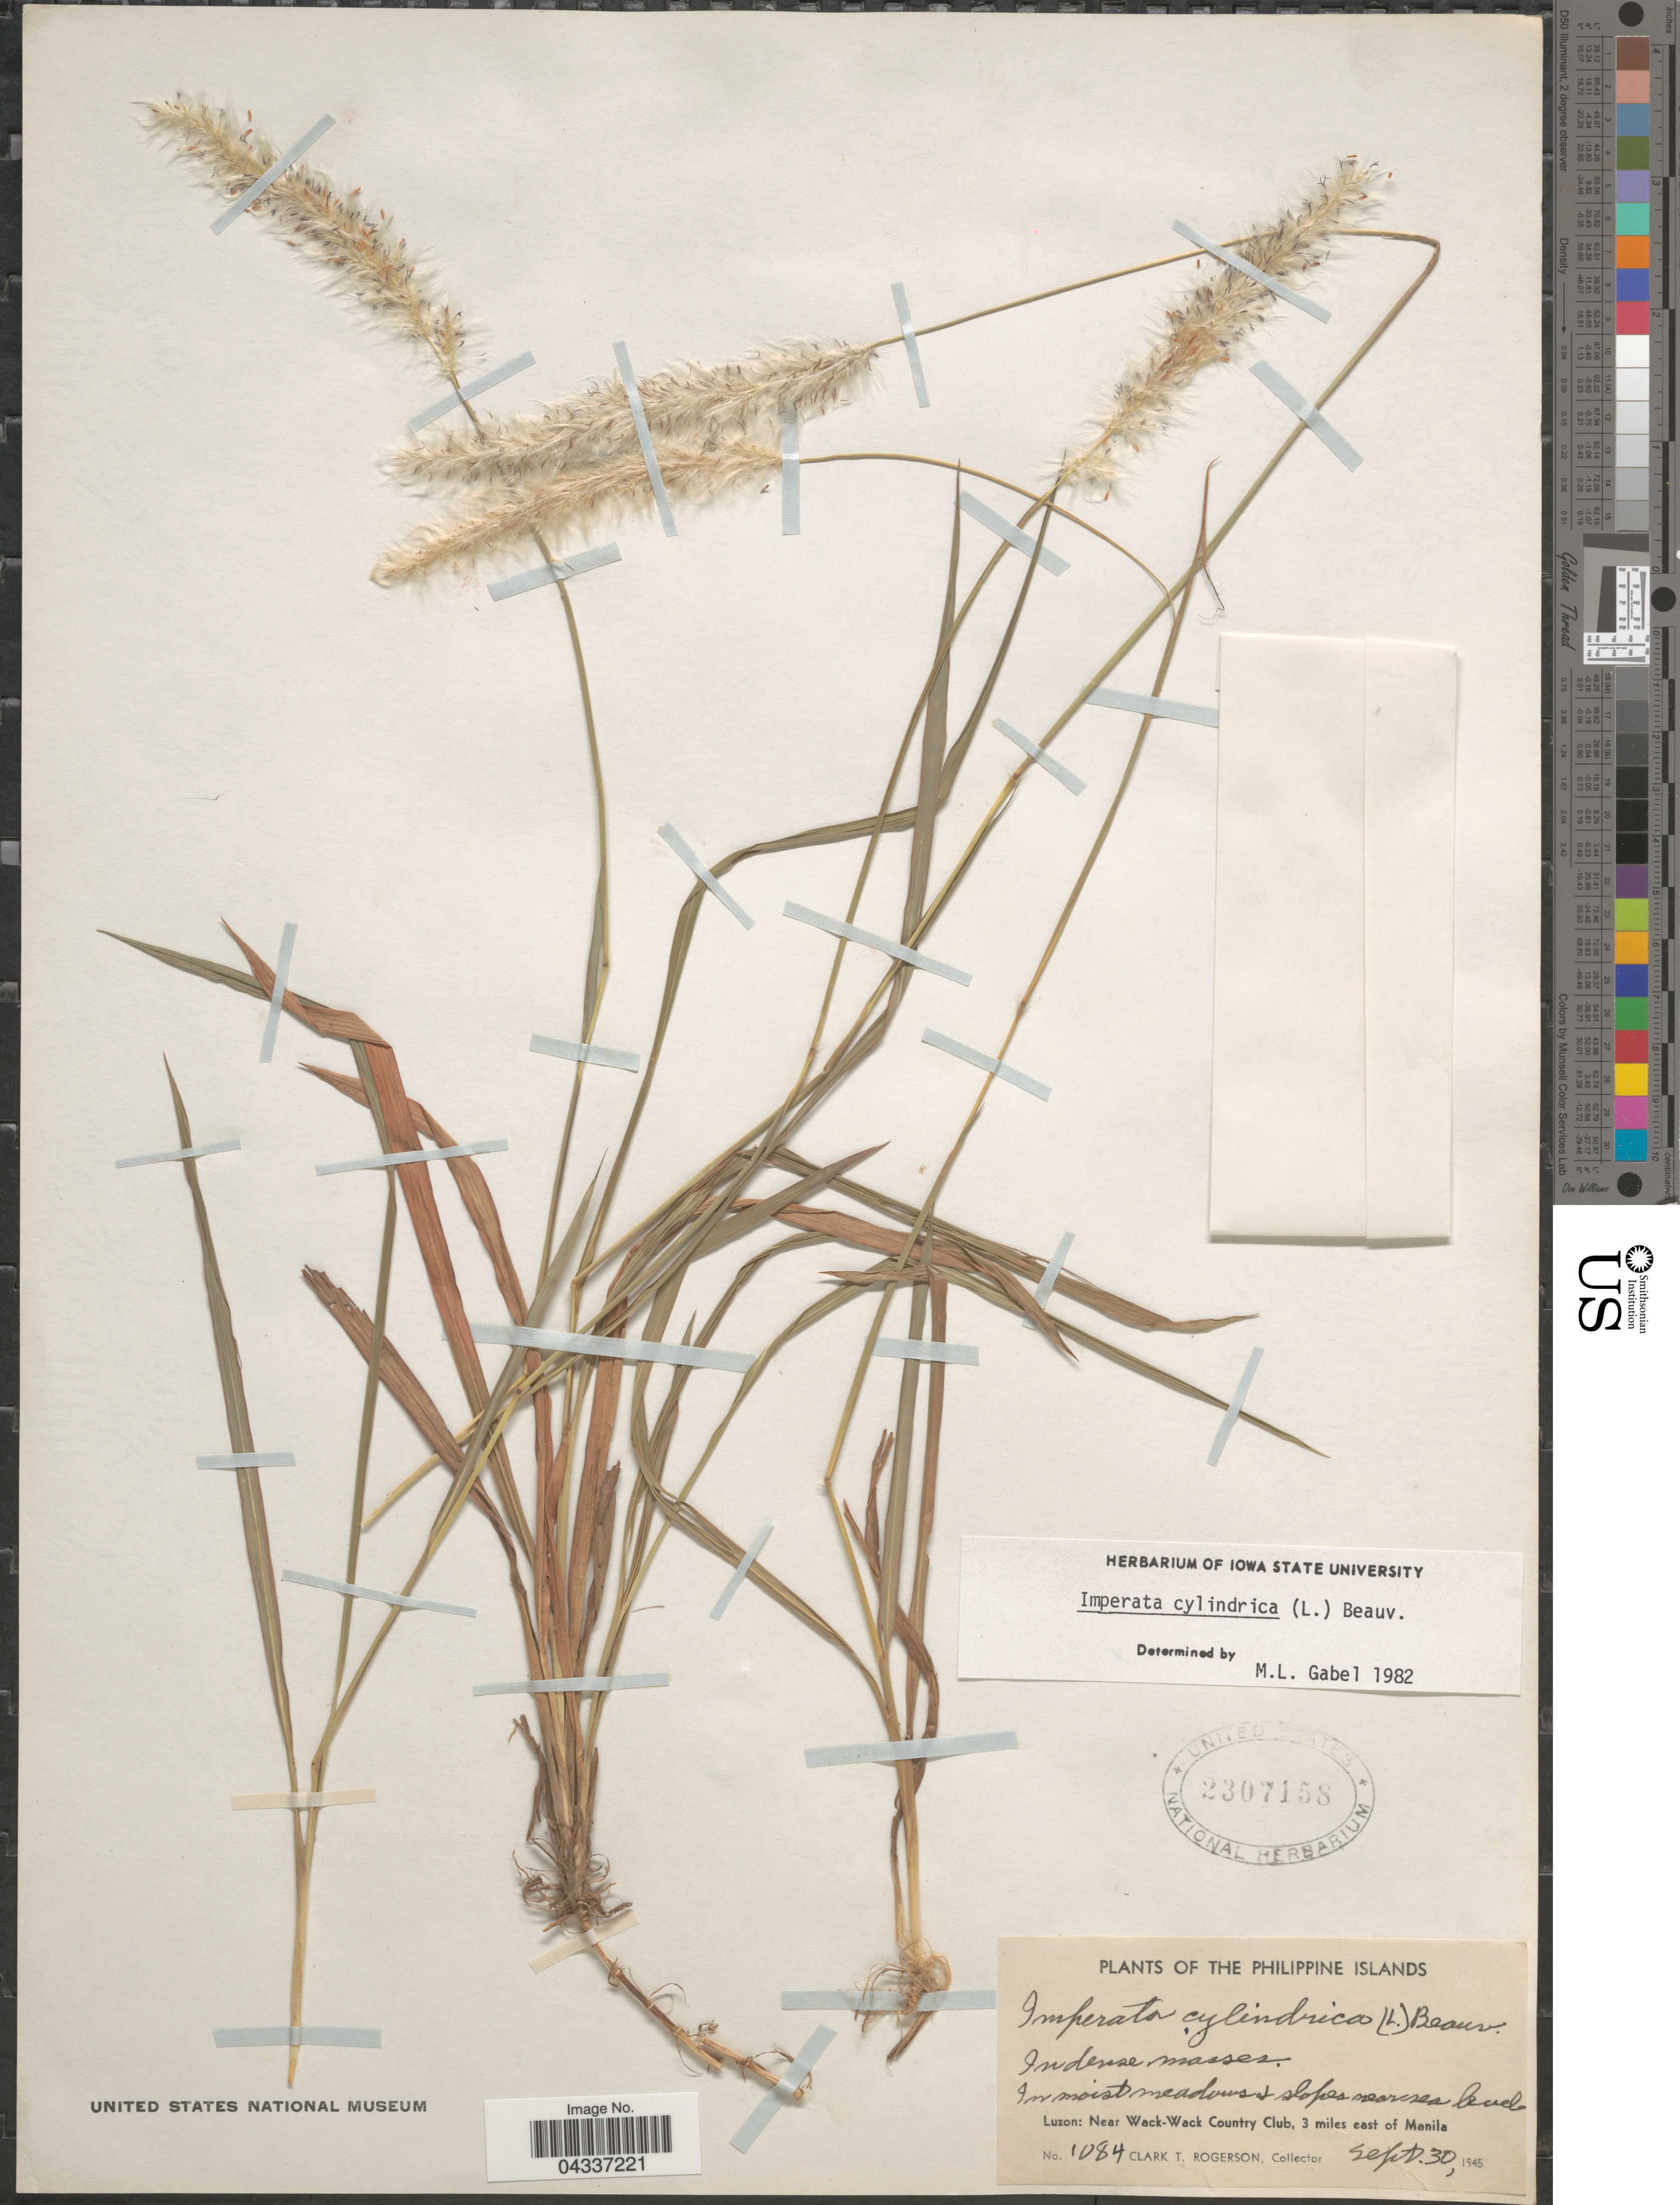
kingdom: Plantae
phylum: Tracheophyta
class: Liliopsida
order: Poales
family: Poaceae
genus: Imperata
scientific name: Imperata cylindrica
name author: (L.) P. Beauv.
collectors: C. Rogerson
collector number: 1084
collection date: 1945-09-30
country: Philippines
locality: The Philippine Islands. Luzon: Near Wack-Wack Country Club, 3 miles east of Manila.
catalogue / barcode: US 2307158